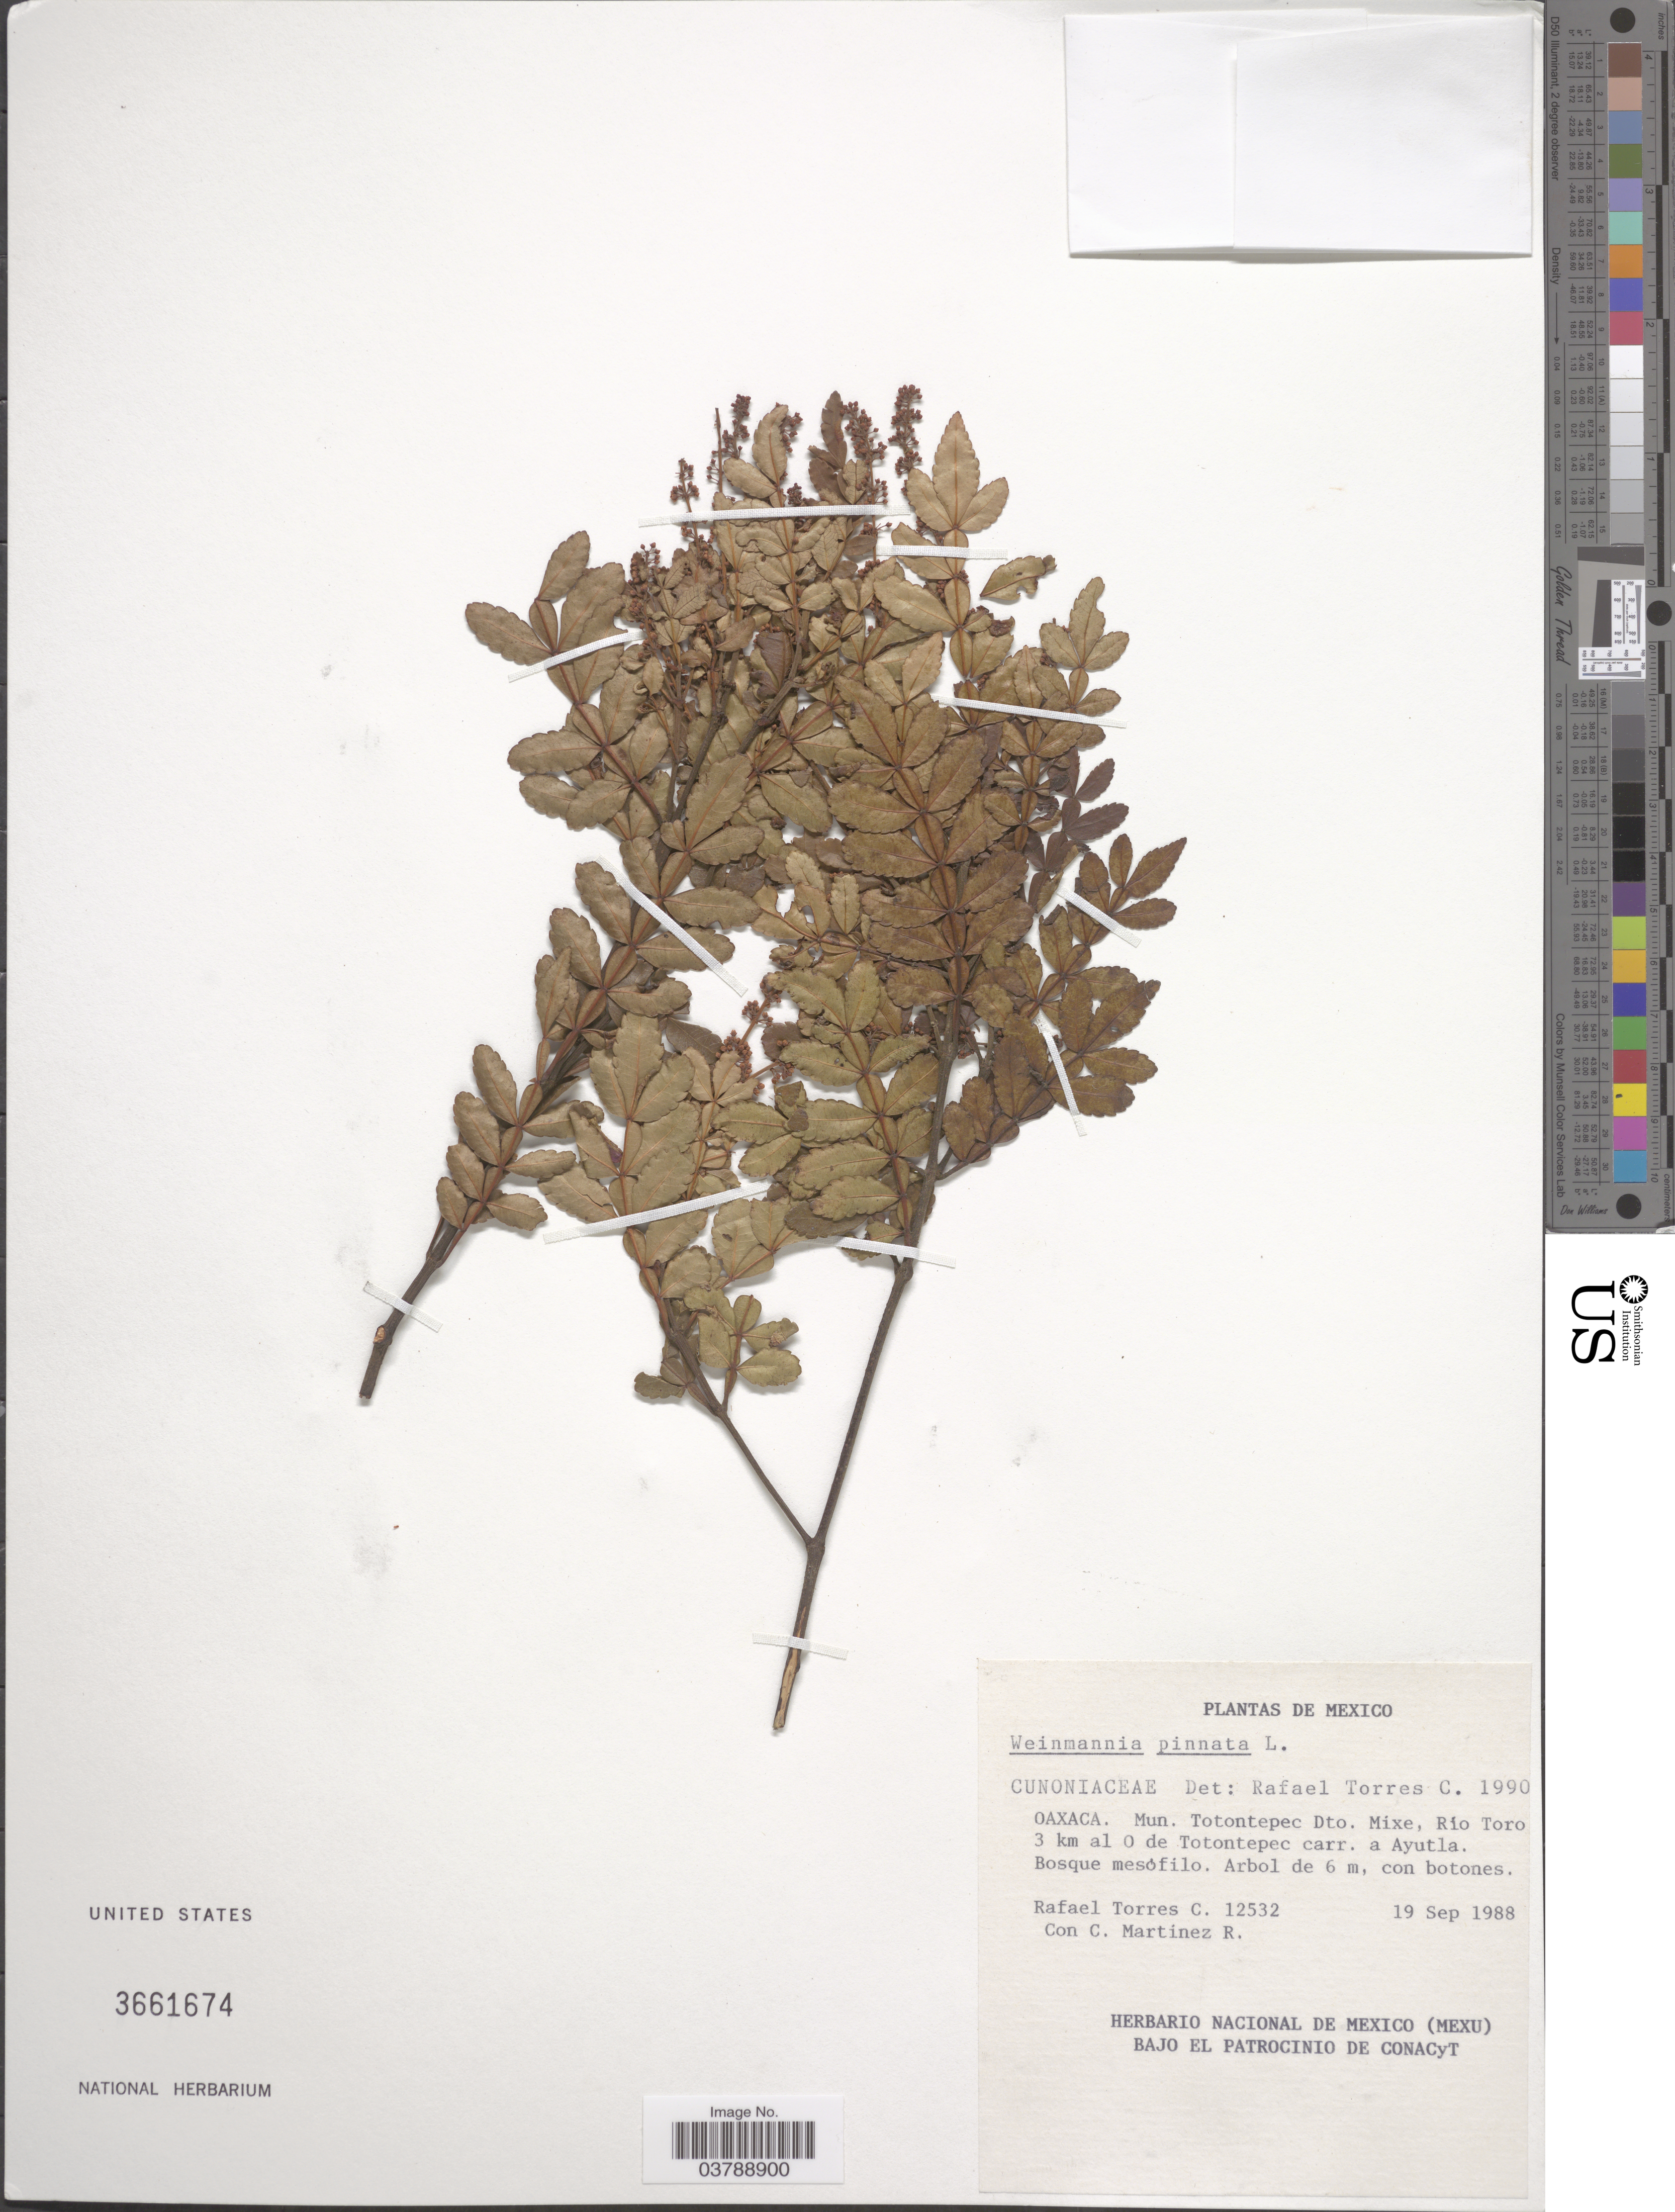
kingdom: Plantae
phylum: Tracheophyta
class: Magnoliopsida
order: Oxalidales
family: Cunoniaceae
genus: Weinmannia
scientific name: Weinmannia pinnata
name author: L.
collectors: R. Torres C. & C. Martínez R.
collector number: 12532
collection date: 1988-09-19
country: Mexico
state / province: Oaxaca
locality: Mun. Totontepec Dto. Mixe, Rio Toro 3 km al O de Totontepec carr. a Ayutla.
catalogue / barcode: US 3661674